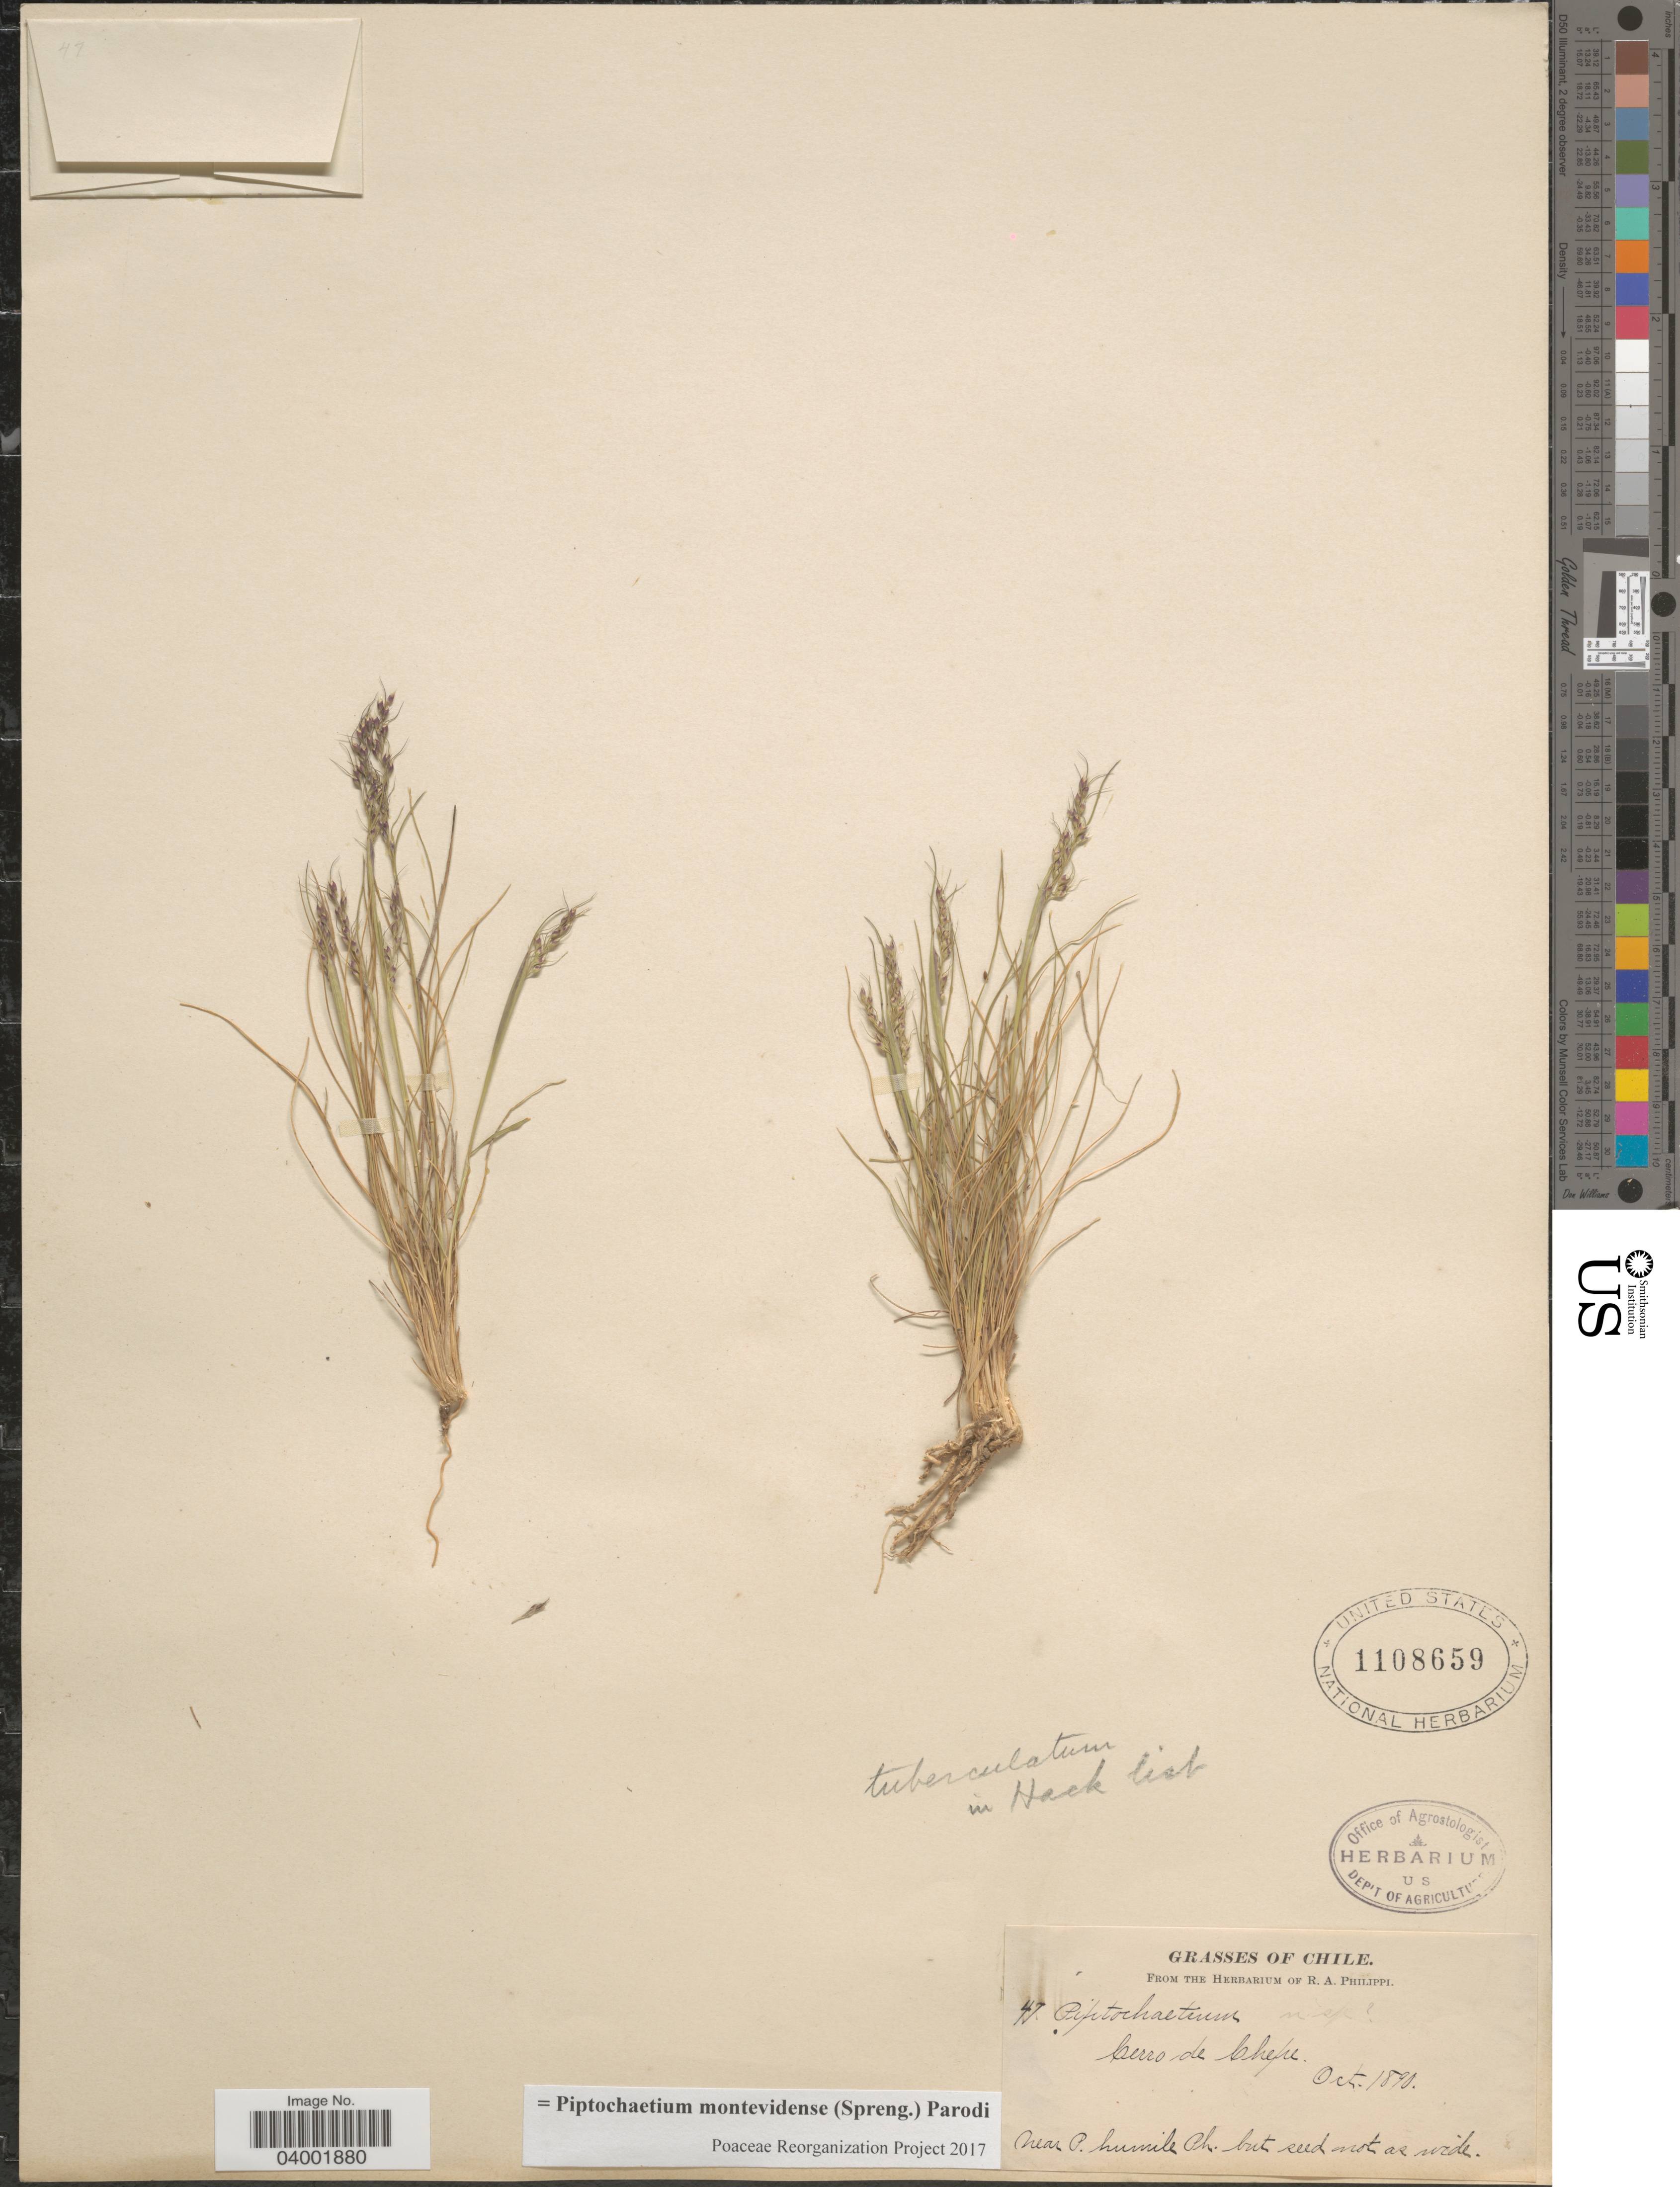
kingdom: Plantae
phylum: Tracheophyta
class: Liliopsida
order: Poales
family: Poaceae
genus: Piptochaetium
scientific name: Piptochaetium montevidense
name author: (Spreng.) Parodi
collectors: ex. herb. R.A. Philippi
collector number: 47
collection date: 1890-10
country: Chile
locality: Cerro de Chepe.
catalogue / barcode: US 1108659